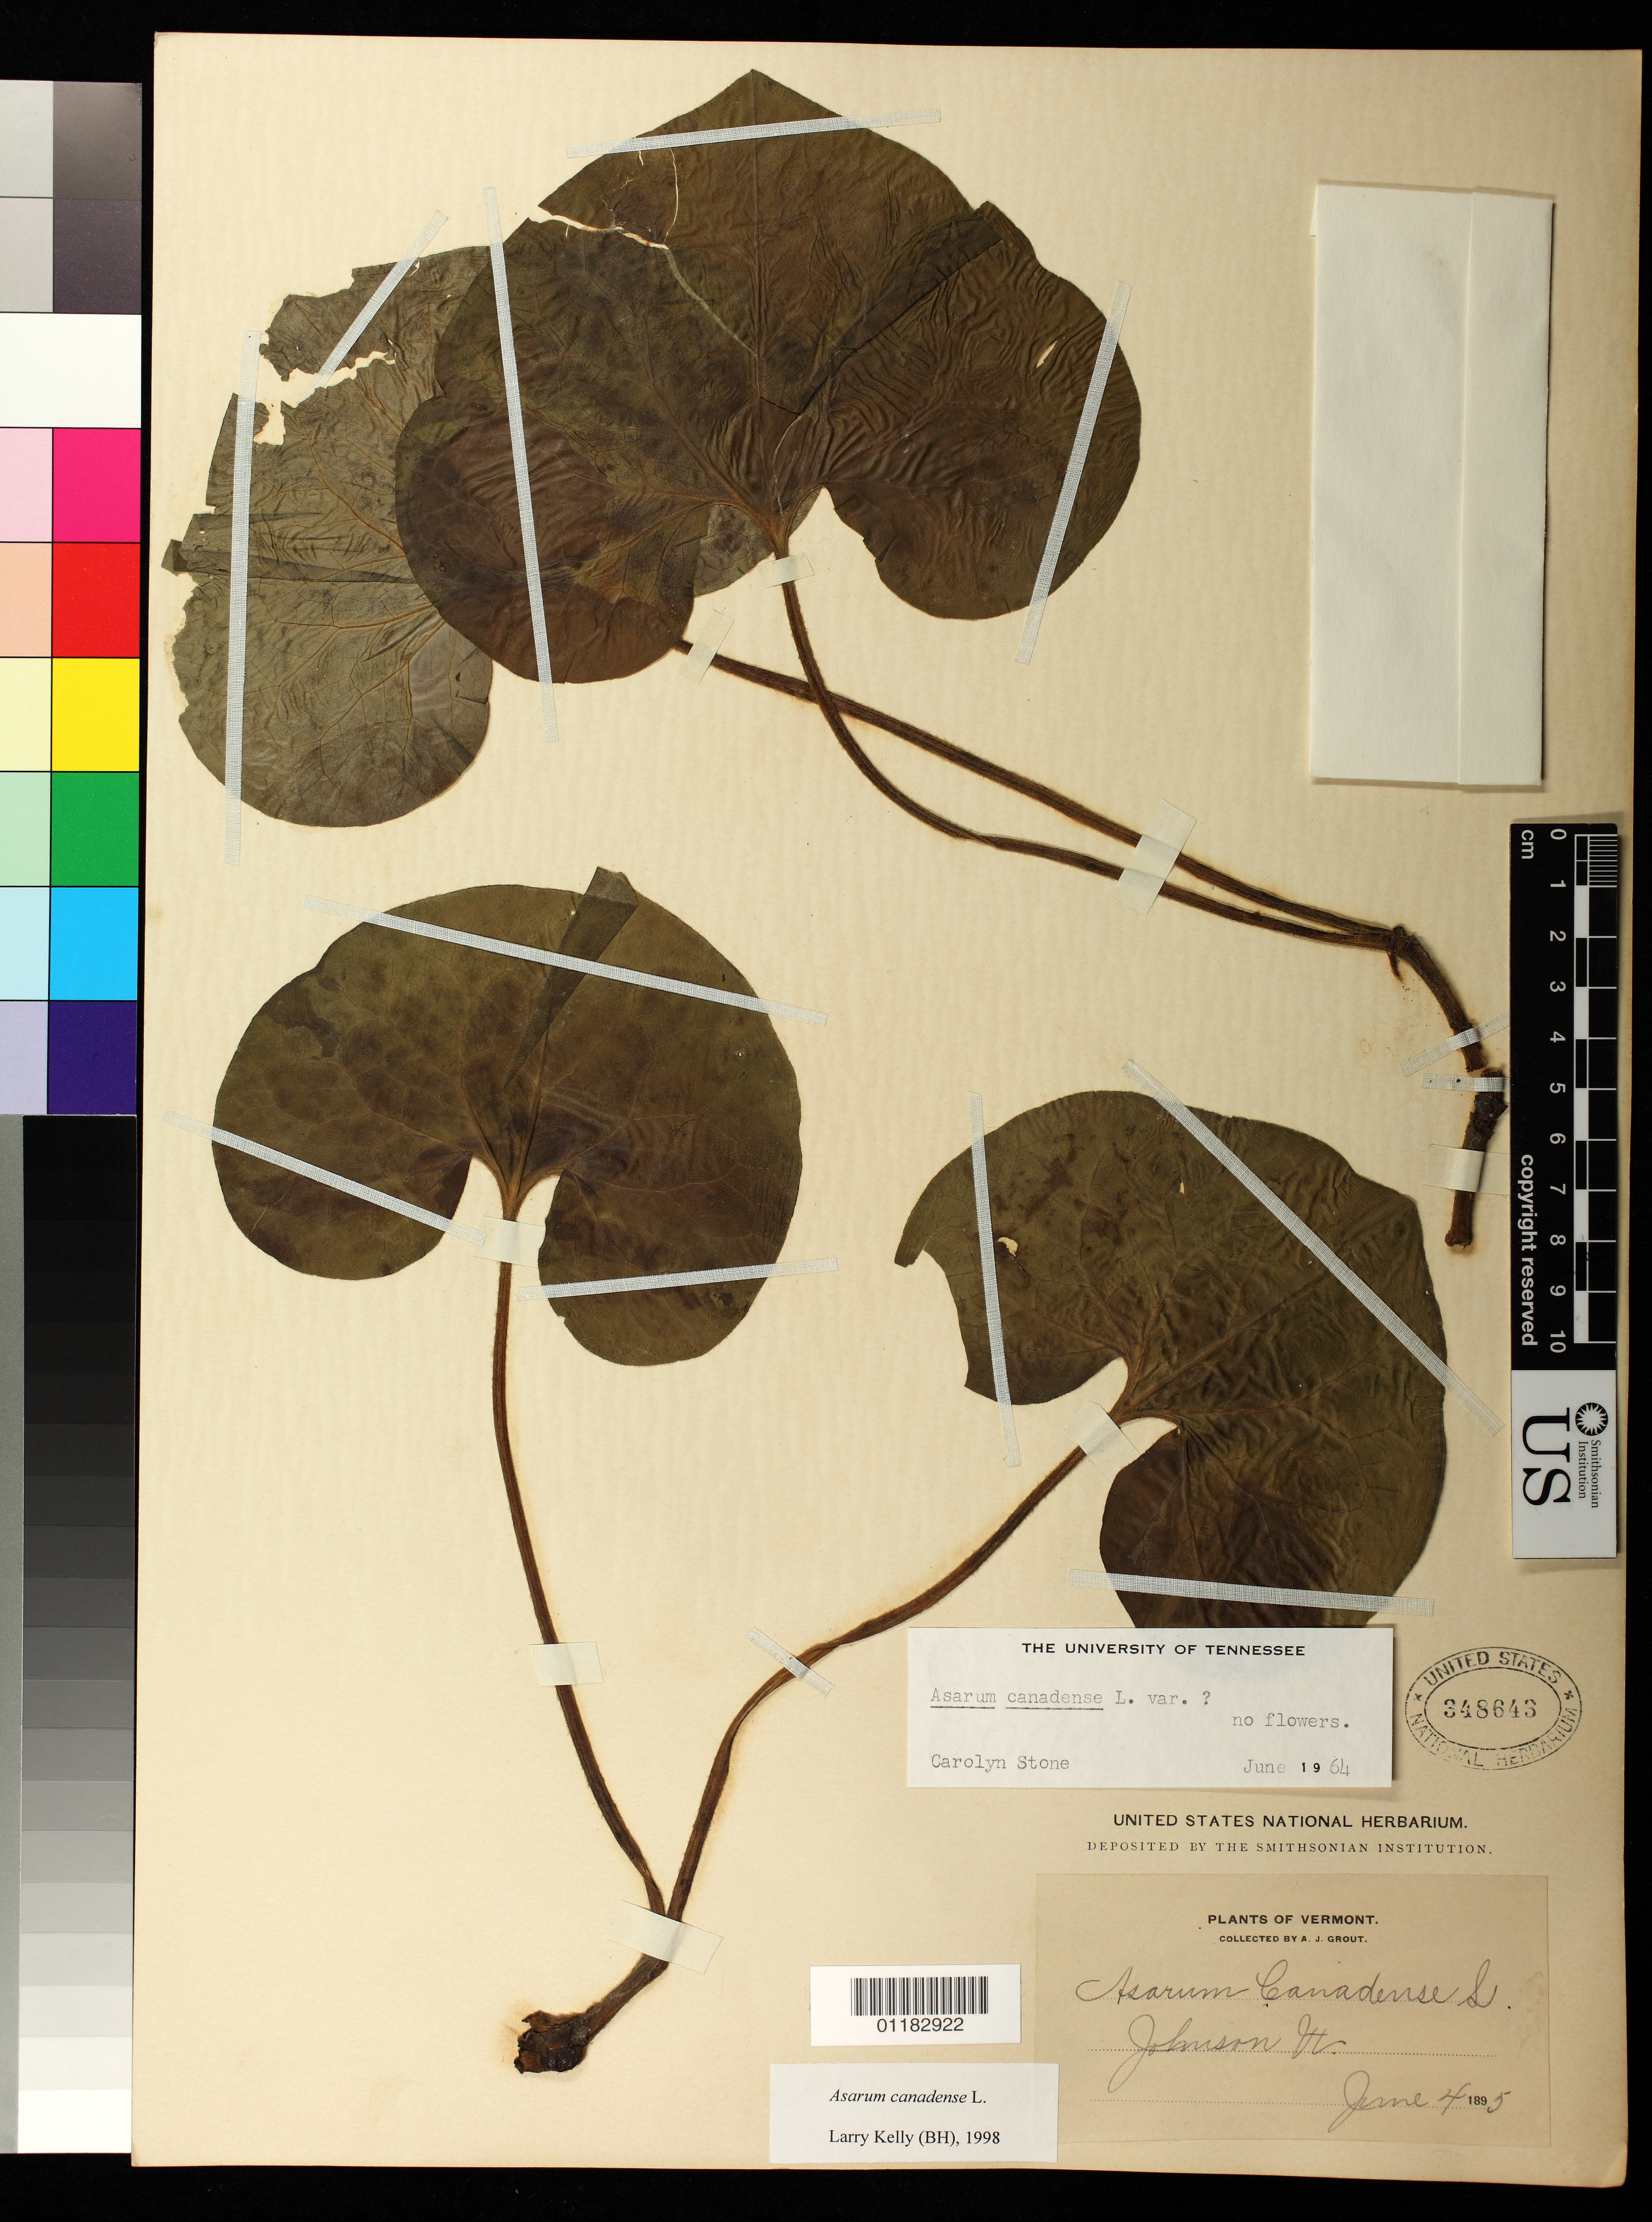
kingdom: Plantae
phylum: Tracheophyta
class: Magnoliopsida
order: Piperales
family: Aristolochiaceae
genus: Asarum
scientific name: Asarum canadense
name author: L.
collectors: A. J. Grout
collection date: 1895-06-04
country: United States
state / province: Vermont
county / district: Lamoille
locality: Johnson, Lamoille County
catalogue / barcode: US 348643